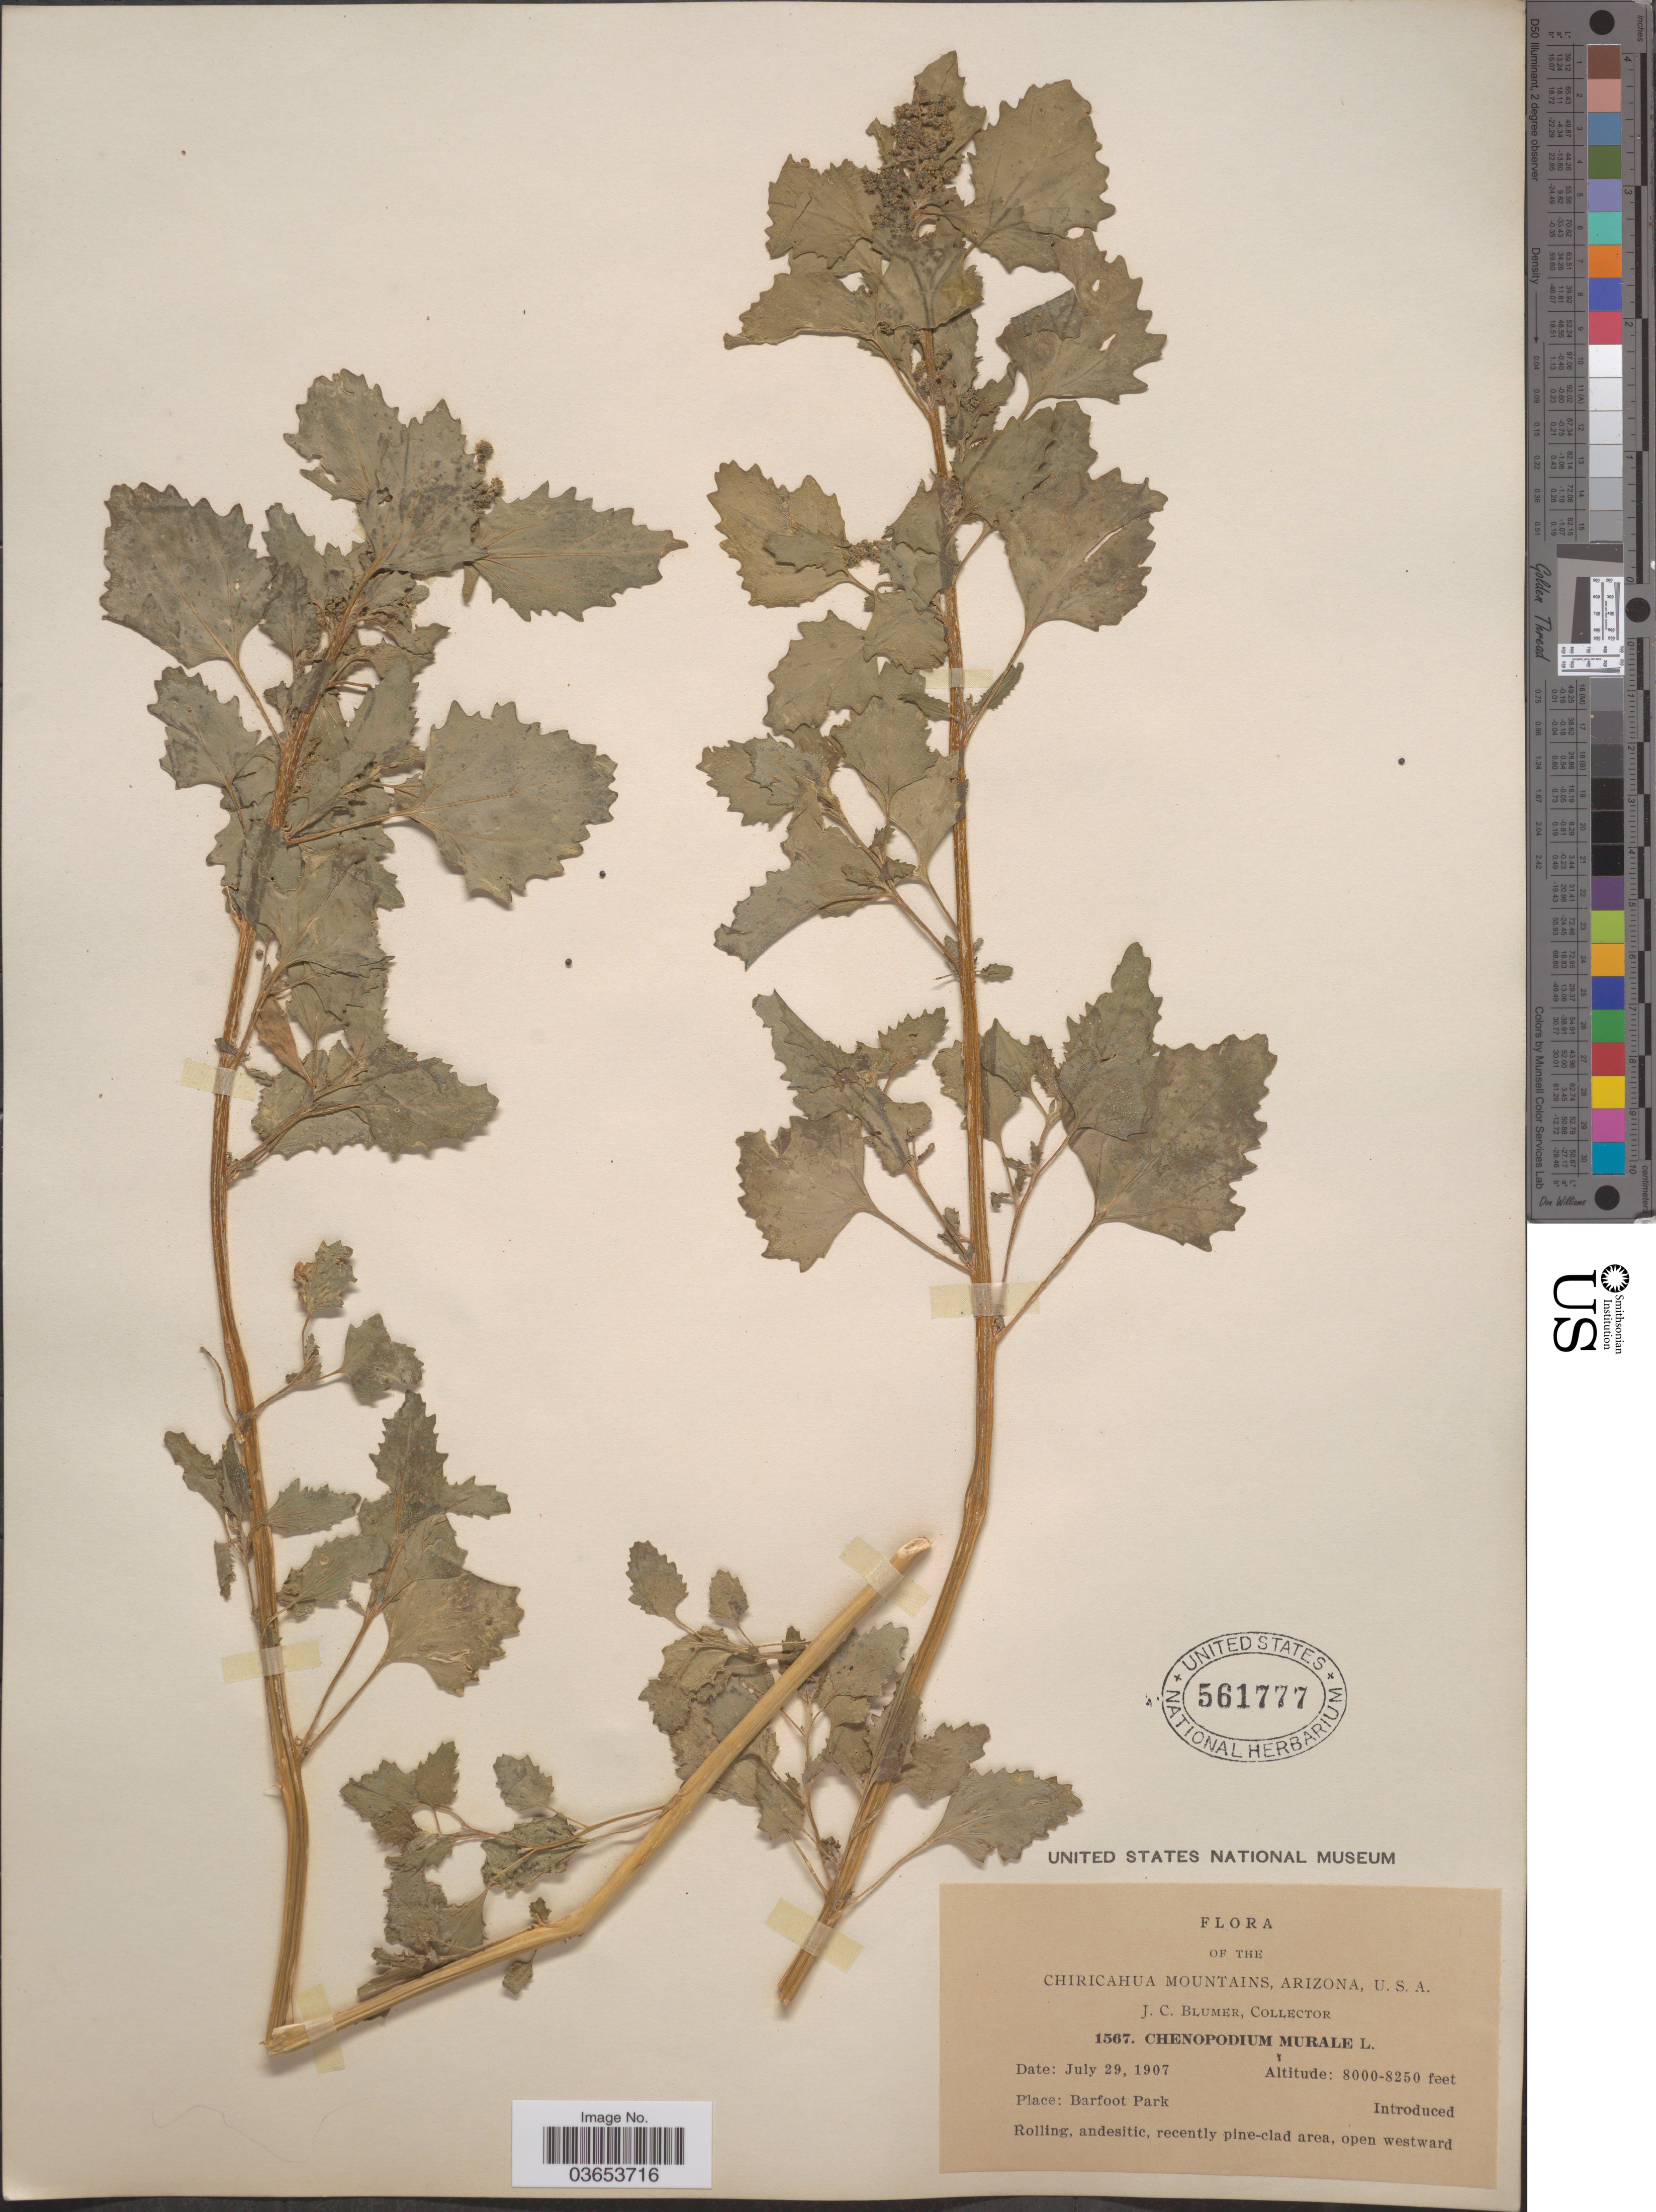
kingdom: Plantae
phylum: Tracheophyta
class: Magnoliopsida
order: Caryophyllales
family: Amaranthaceae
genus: Chenopodium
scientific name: Chenopodium murale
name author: L.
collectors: J. C. Blumer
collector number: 1567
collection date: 1907-07-29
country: United States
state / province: Arizona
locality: Chiricahua Mountains, U.S.A. Barfoot Park.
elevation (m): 2438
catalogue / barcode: US 561777